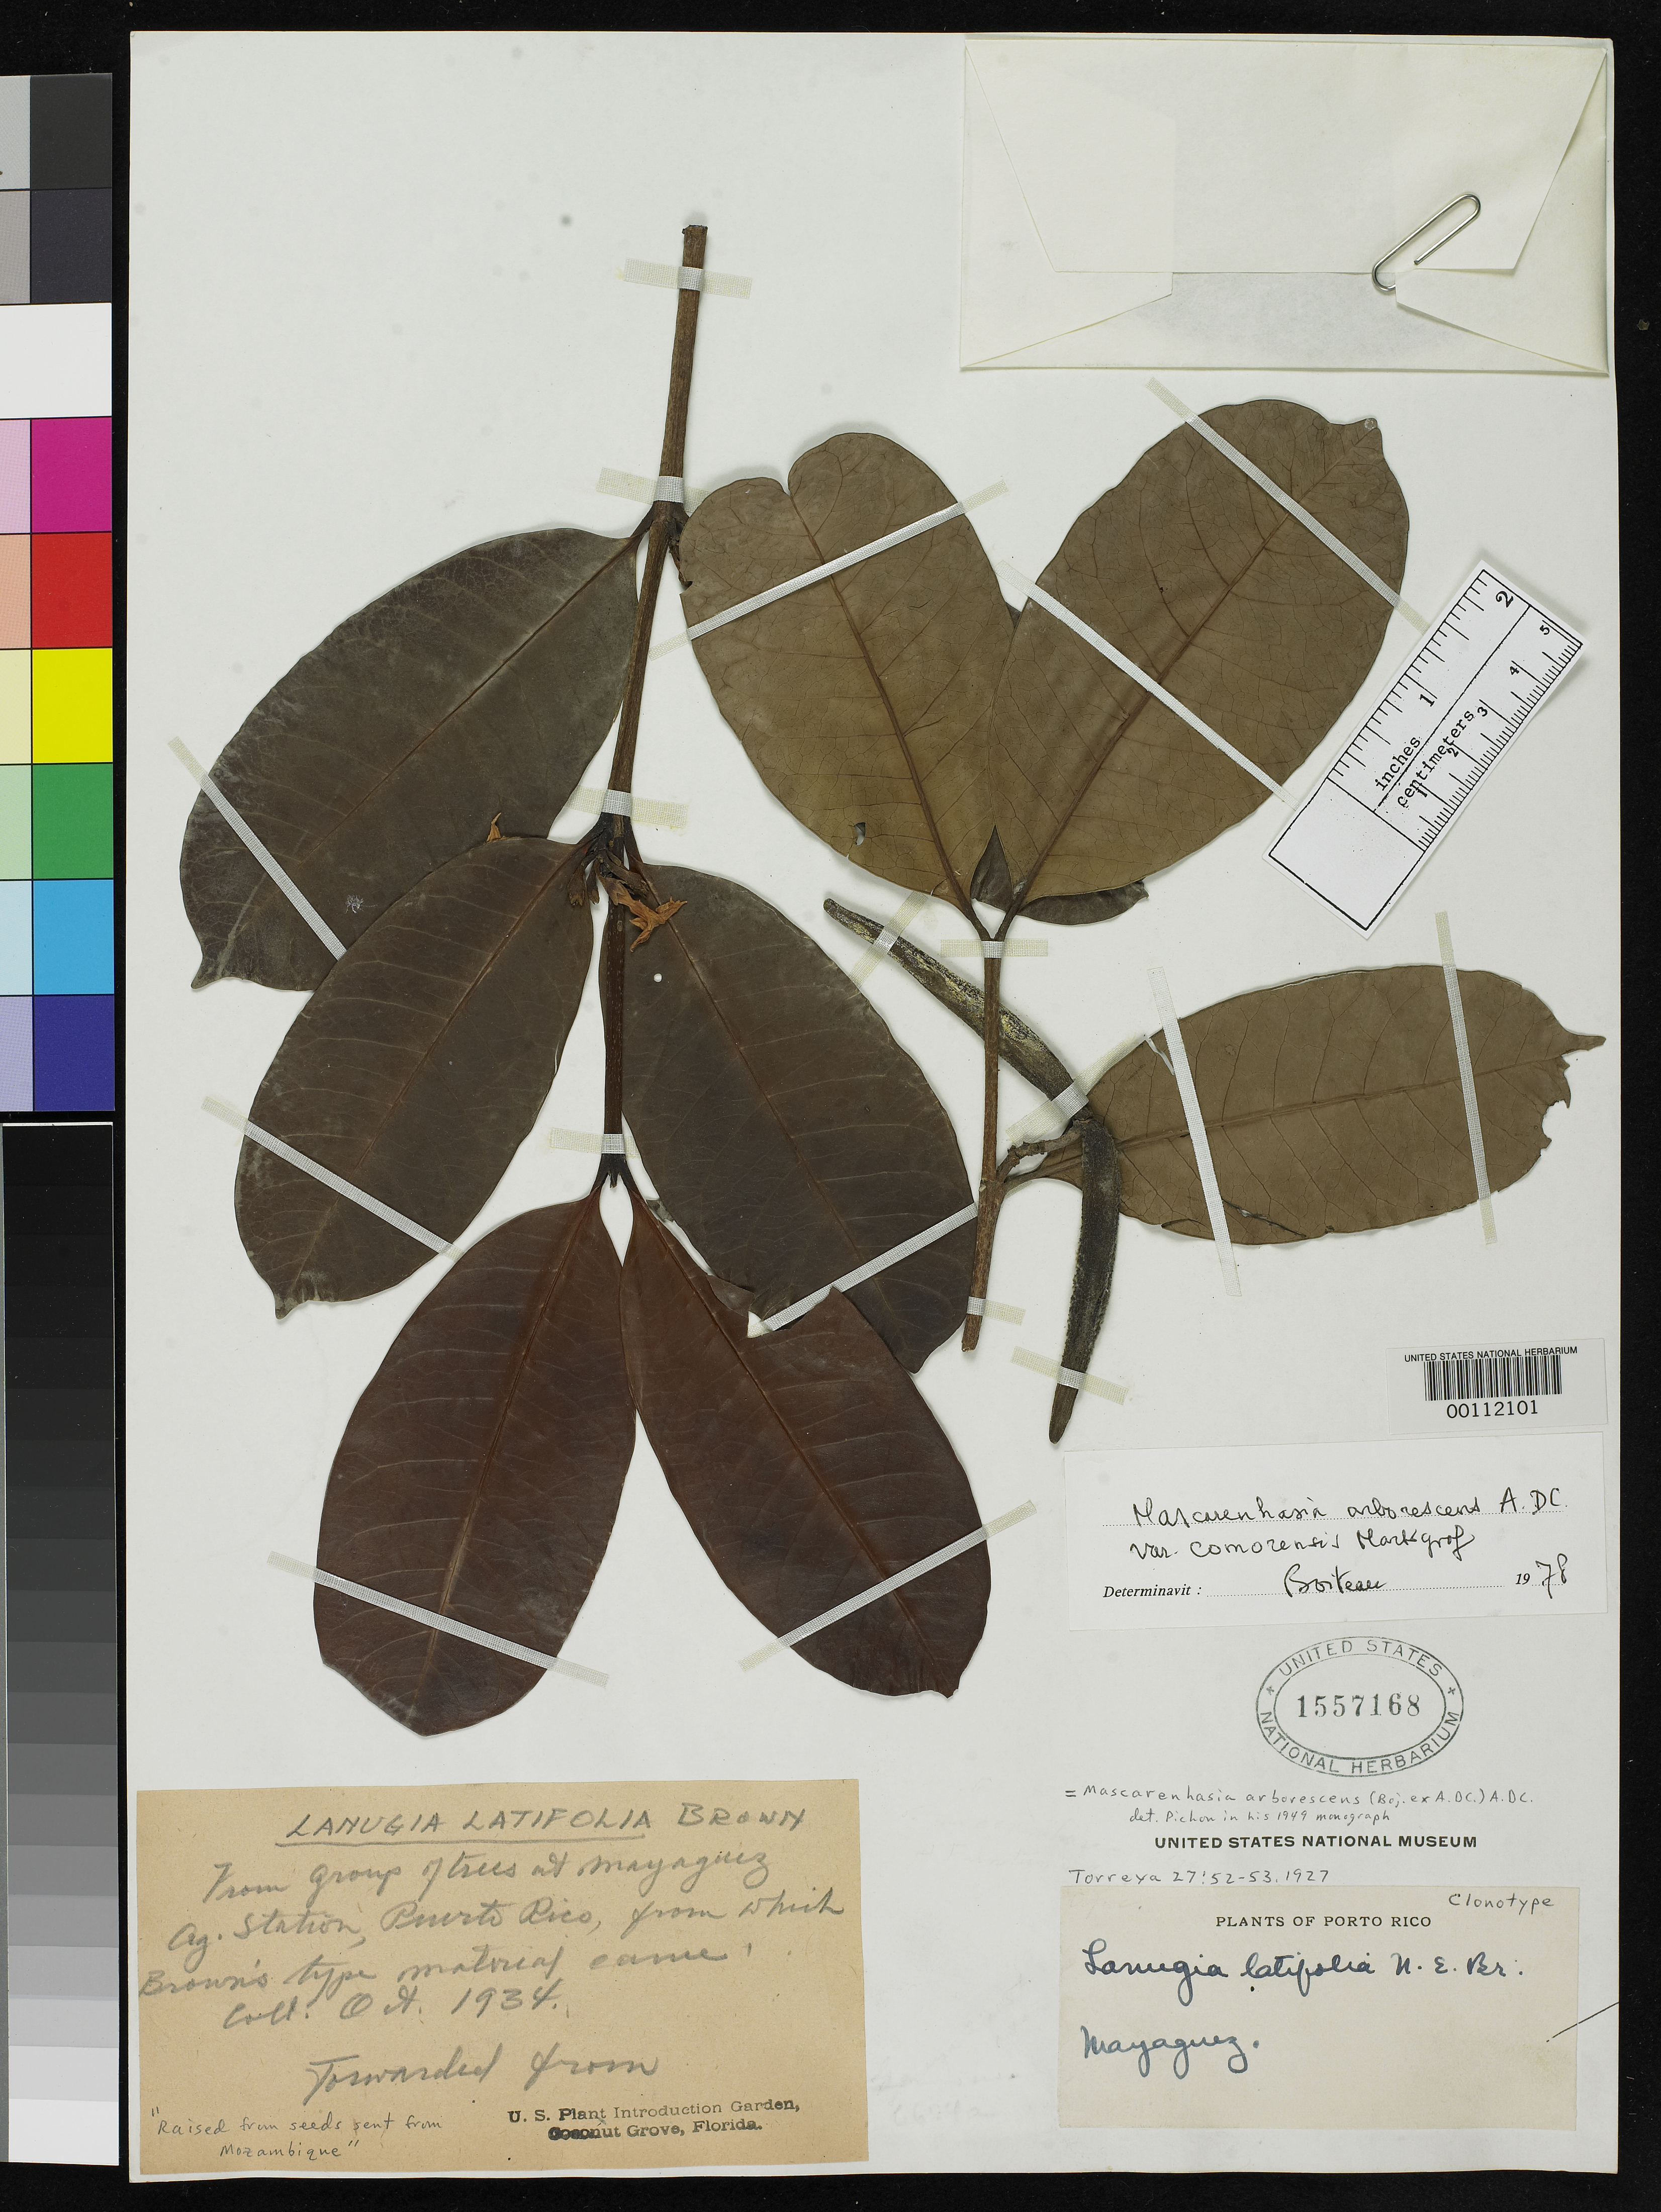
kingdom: Plantae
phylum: Tracheophyta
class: Magnoliopsida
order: Gentianales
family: Apocynaceae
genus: Lanugia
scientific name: Lanugia latifolia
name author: N.E. Br.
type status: Possible Isotype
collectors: H. Johnson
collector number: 275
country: Mozambique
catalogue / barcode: US 1557168